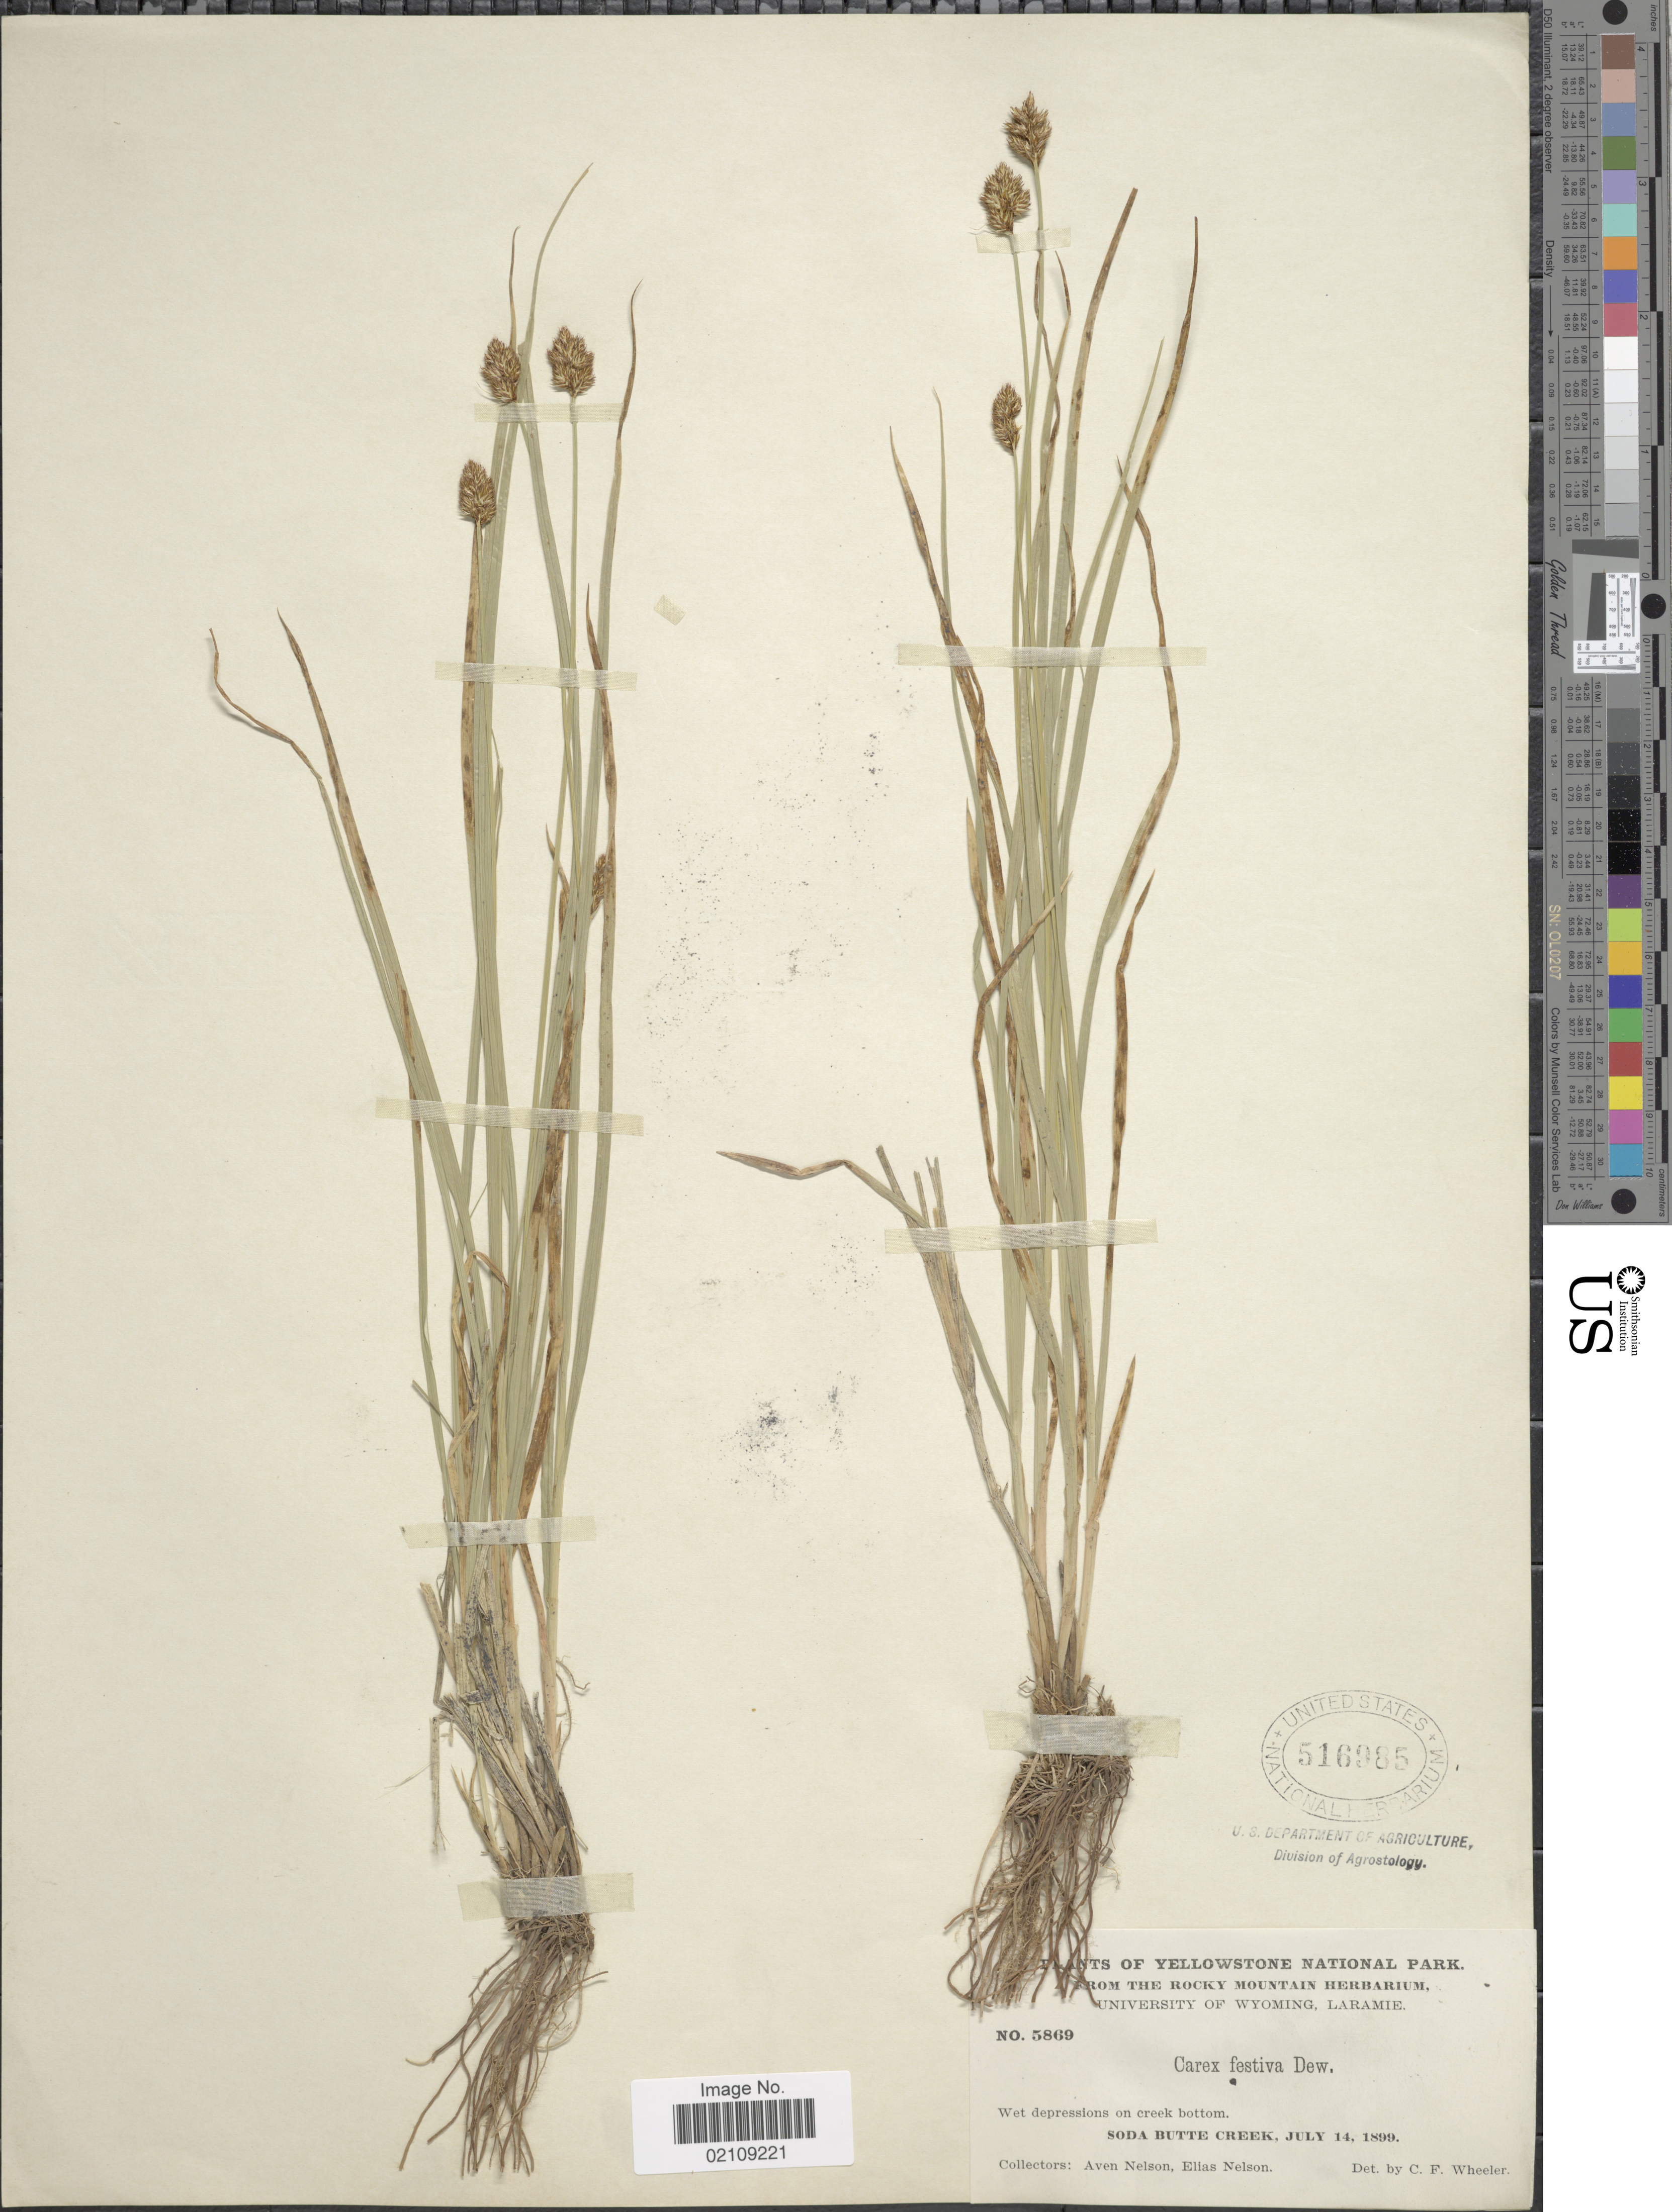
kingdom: Plantae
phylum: Tracheophyta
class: Liliopsida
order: Poales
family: Cyperaceae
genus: Carex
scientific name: Carex microptera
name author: Mack.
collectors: A. Nelson & E. Nelson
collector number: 5869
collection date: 1899-07-14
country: United States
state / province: Wyoming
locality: Yellowstone National Park, Wet depressions on creek bottom. Soda Butte Creek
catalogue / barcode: US 516985